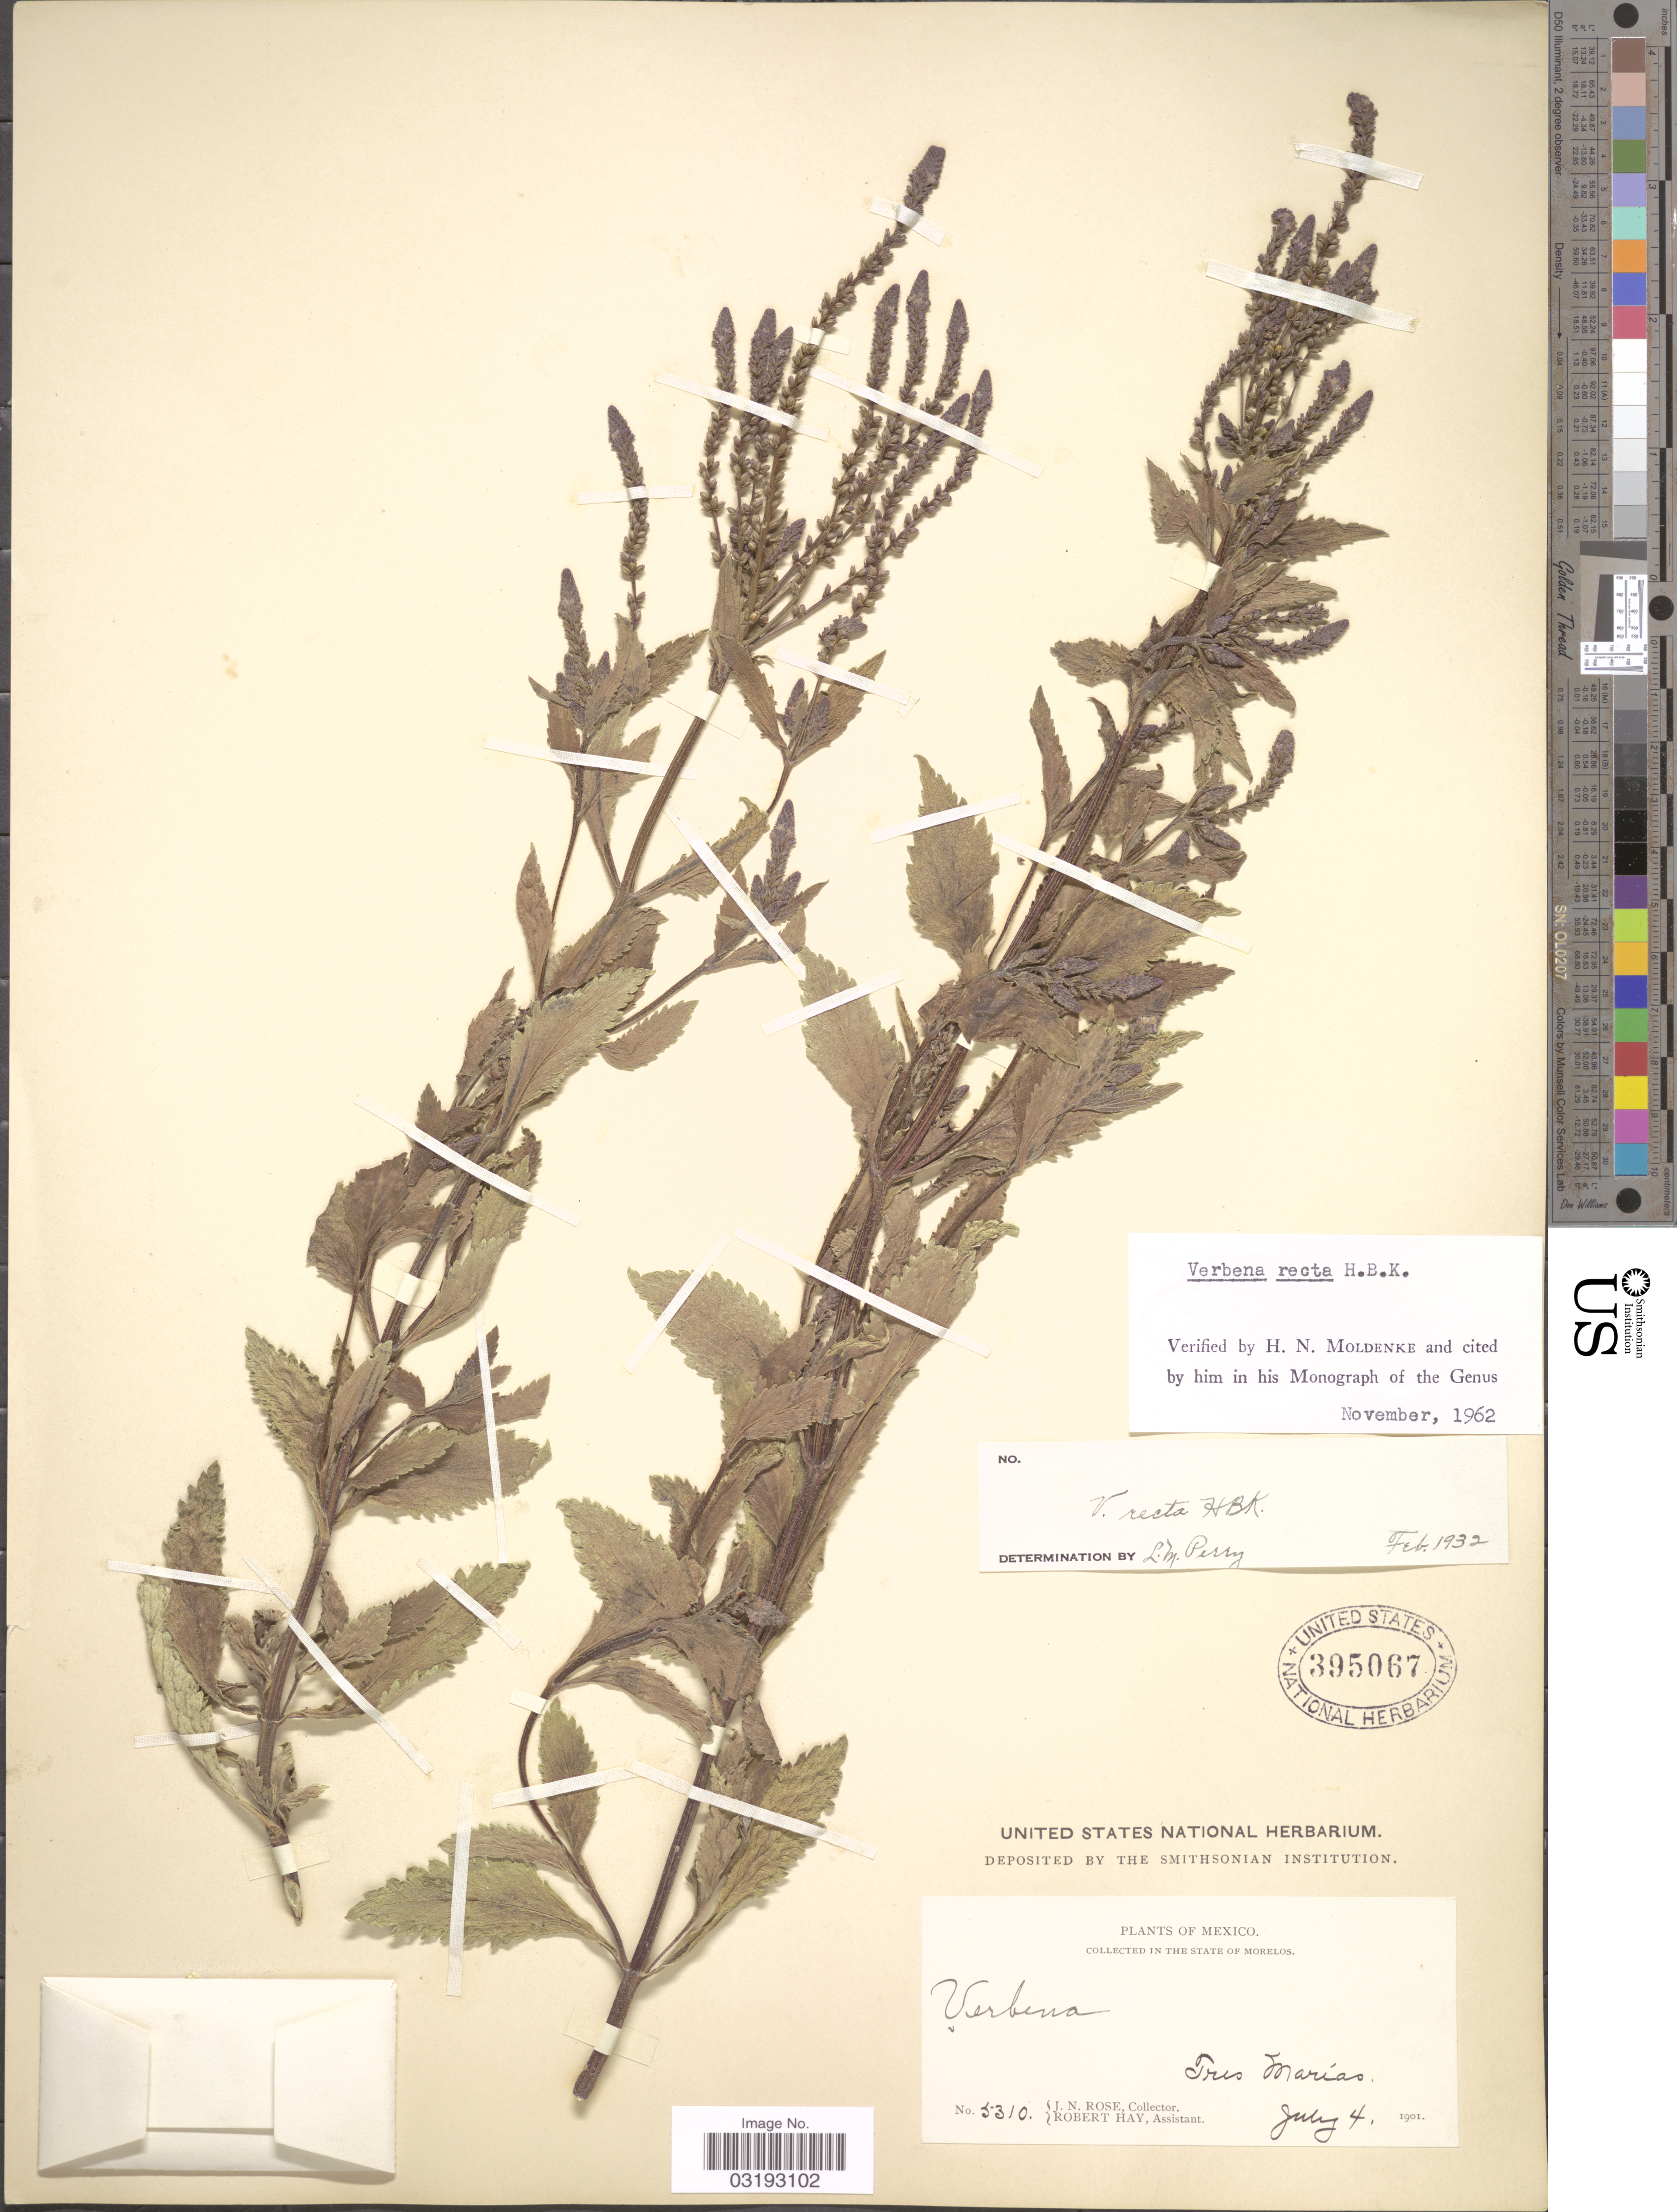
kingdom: Plantae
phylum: Tracheophyta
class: Magnoliopsida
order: Lamiales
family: Verbenaceae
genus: Verbena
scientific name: Verbena recta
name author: Kunth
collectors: J. N. Rose & R. Hay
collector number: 5310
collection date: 1901-07-04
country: Mexico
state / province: Morelos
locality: Tres Marías.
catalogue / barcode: US 395067